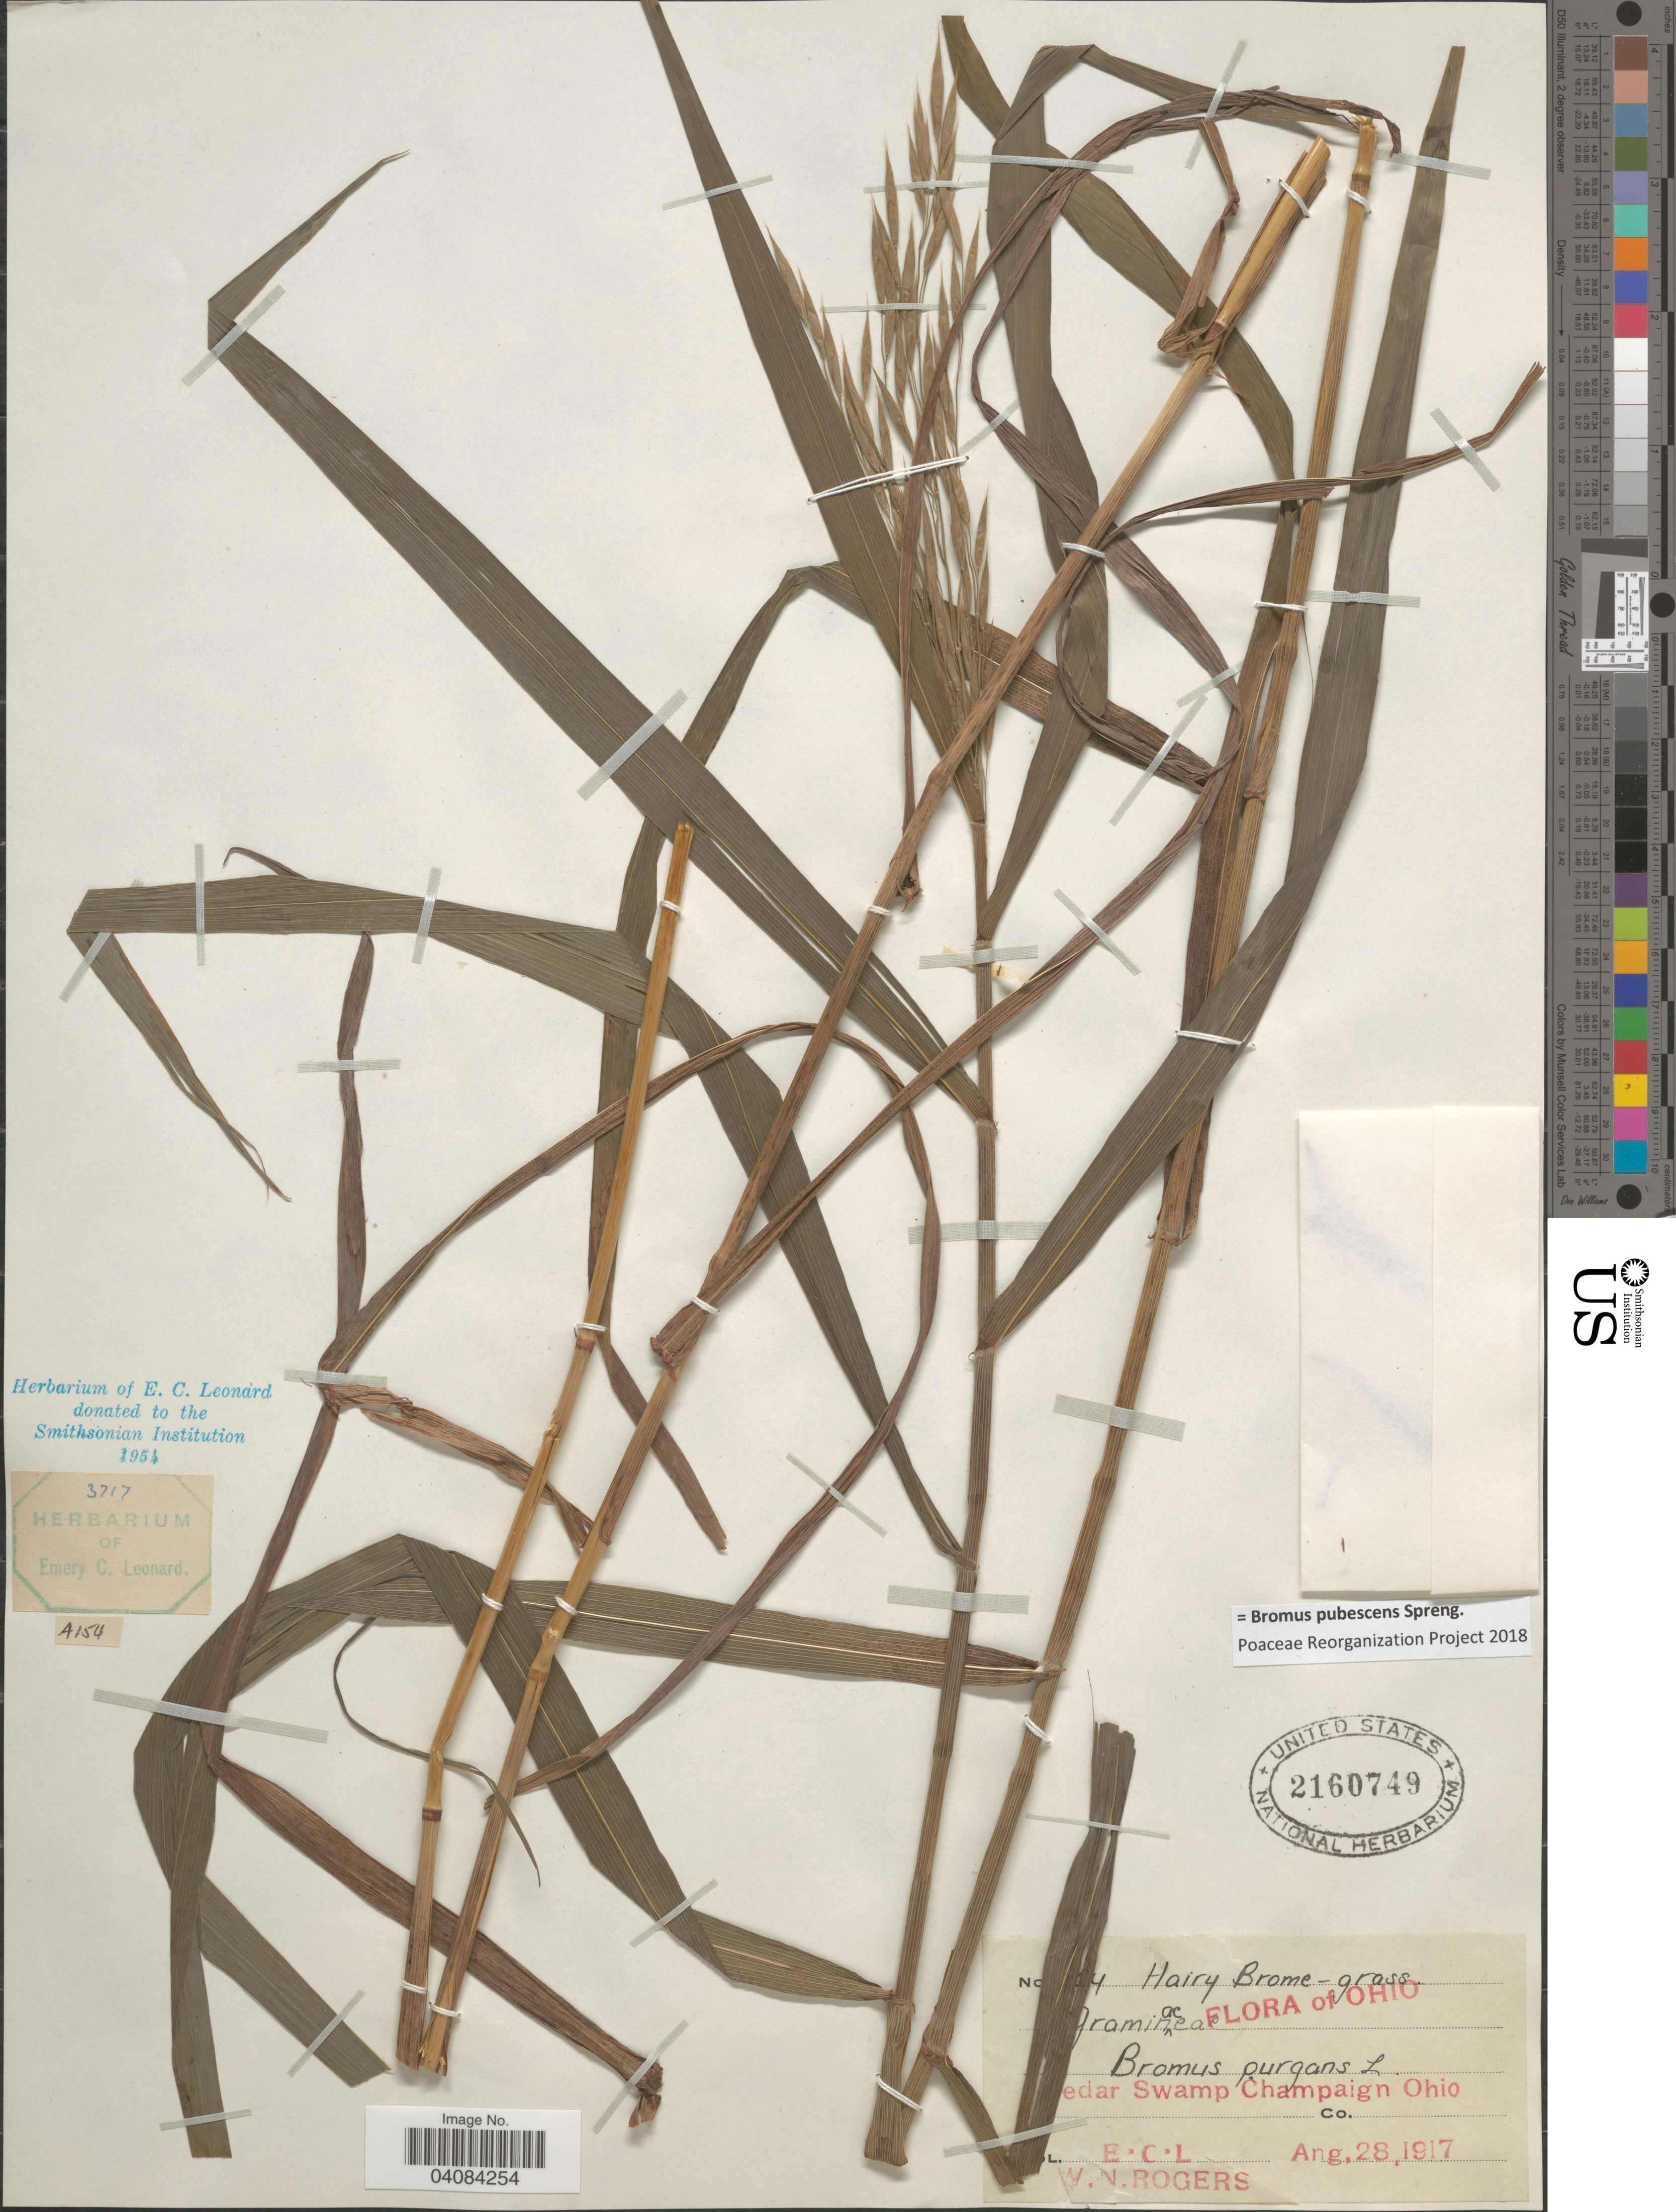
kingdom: Plantae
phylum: Tracheophyta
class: Liliopsida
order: Poales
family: Poaceae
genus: Bromus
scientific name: Bromus pubescens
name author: Muhl. ex Willd.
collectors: E. C. Leonard & W. Rogers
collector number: !4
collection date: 1917-08-28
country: United States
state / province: Ohio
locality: Cedar Swamp Champaign Co.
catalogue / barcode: US 2160749